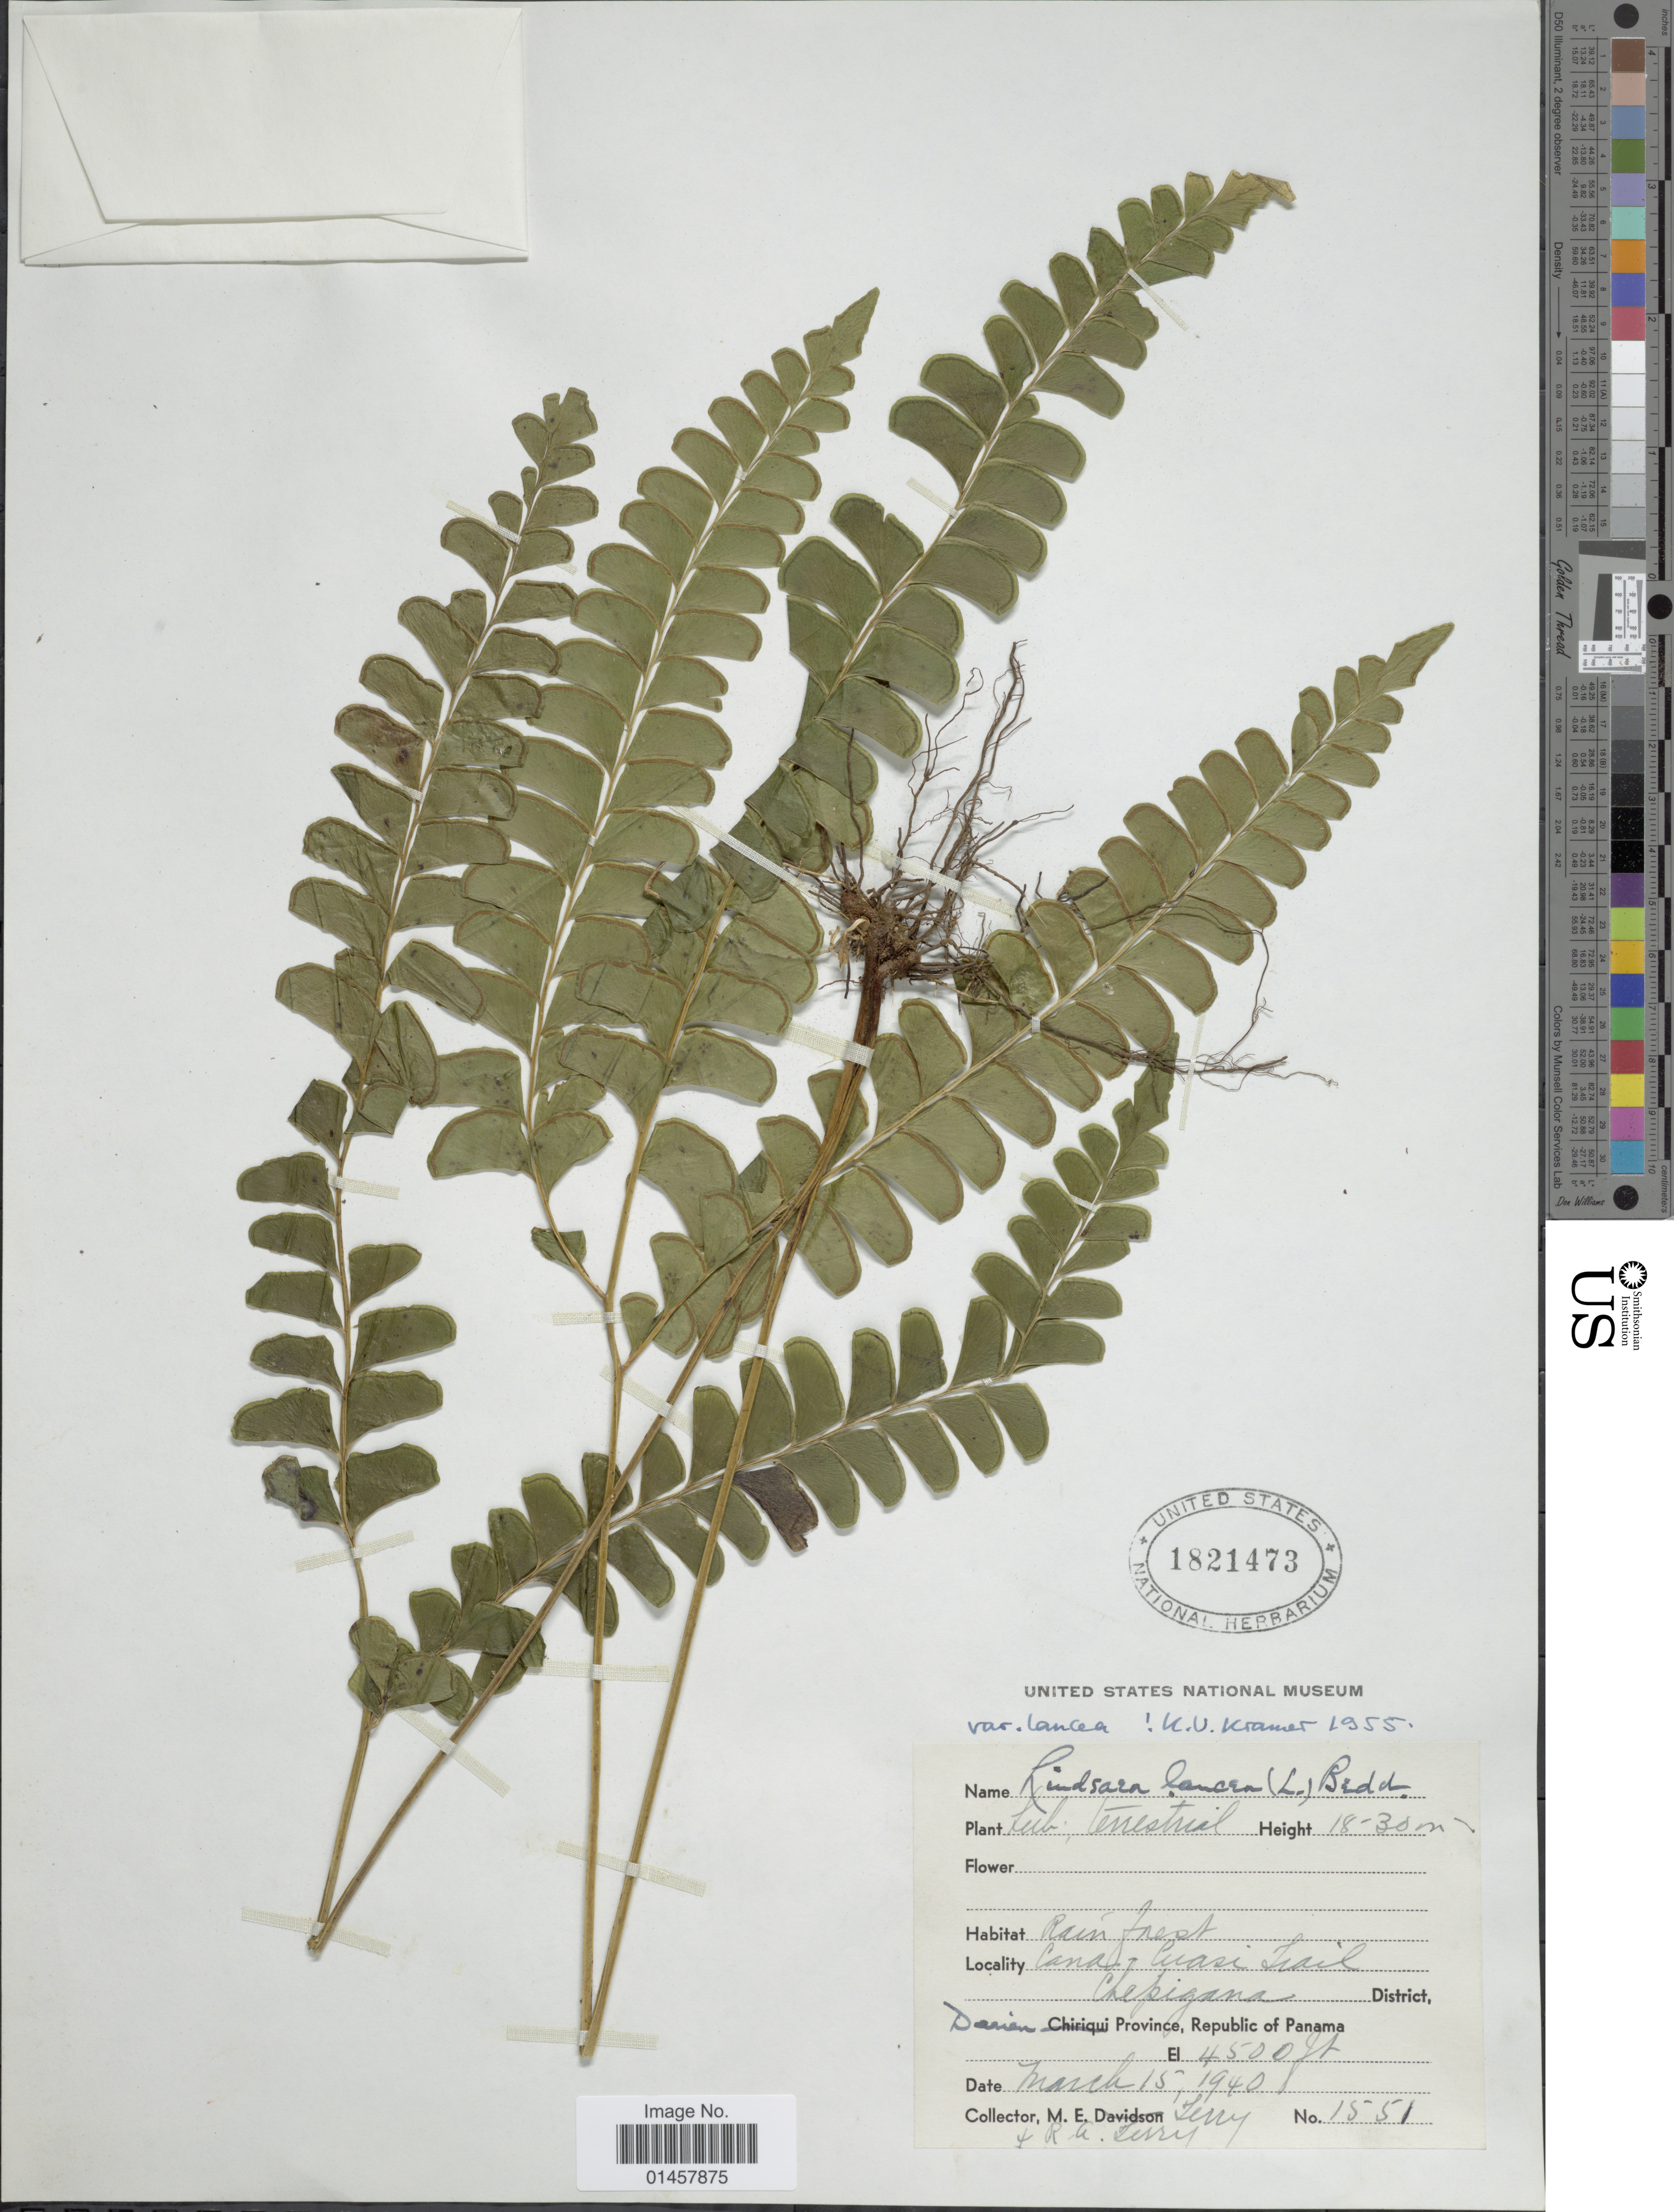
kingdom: Plantae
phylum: Tracheophyta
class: Polypodiopsida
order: Polypodiales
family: Lindsaeaceae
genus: Lindsaea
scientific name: Lindsaea lancea var. lancea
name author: (L.) Bedd.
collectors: M. Terry & R. Terry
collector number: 1551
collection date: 1940-03-15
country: Panama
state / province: Darién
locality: Cana-Cuasi Trail, Chepigana, Darien province, republic of Panam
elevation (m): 1372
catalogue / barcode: US 1821473